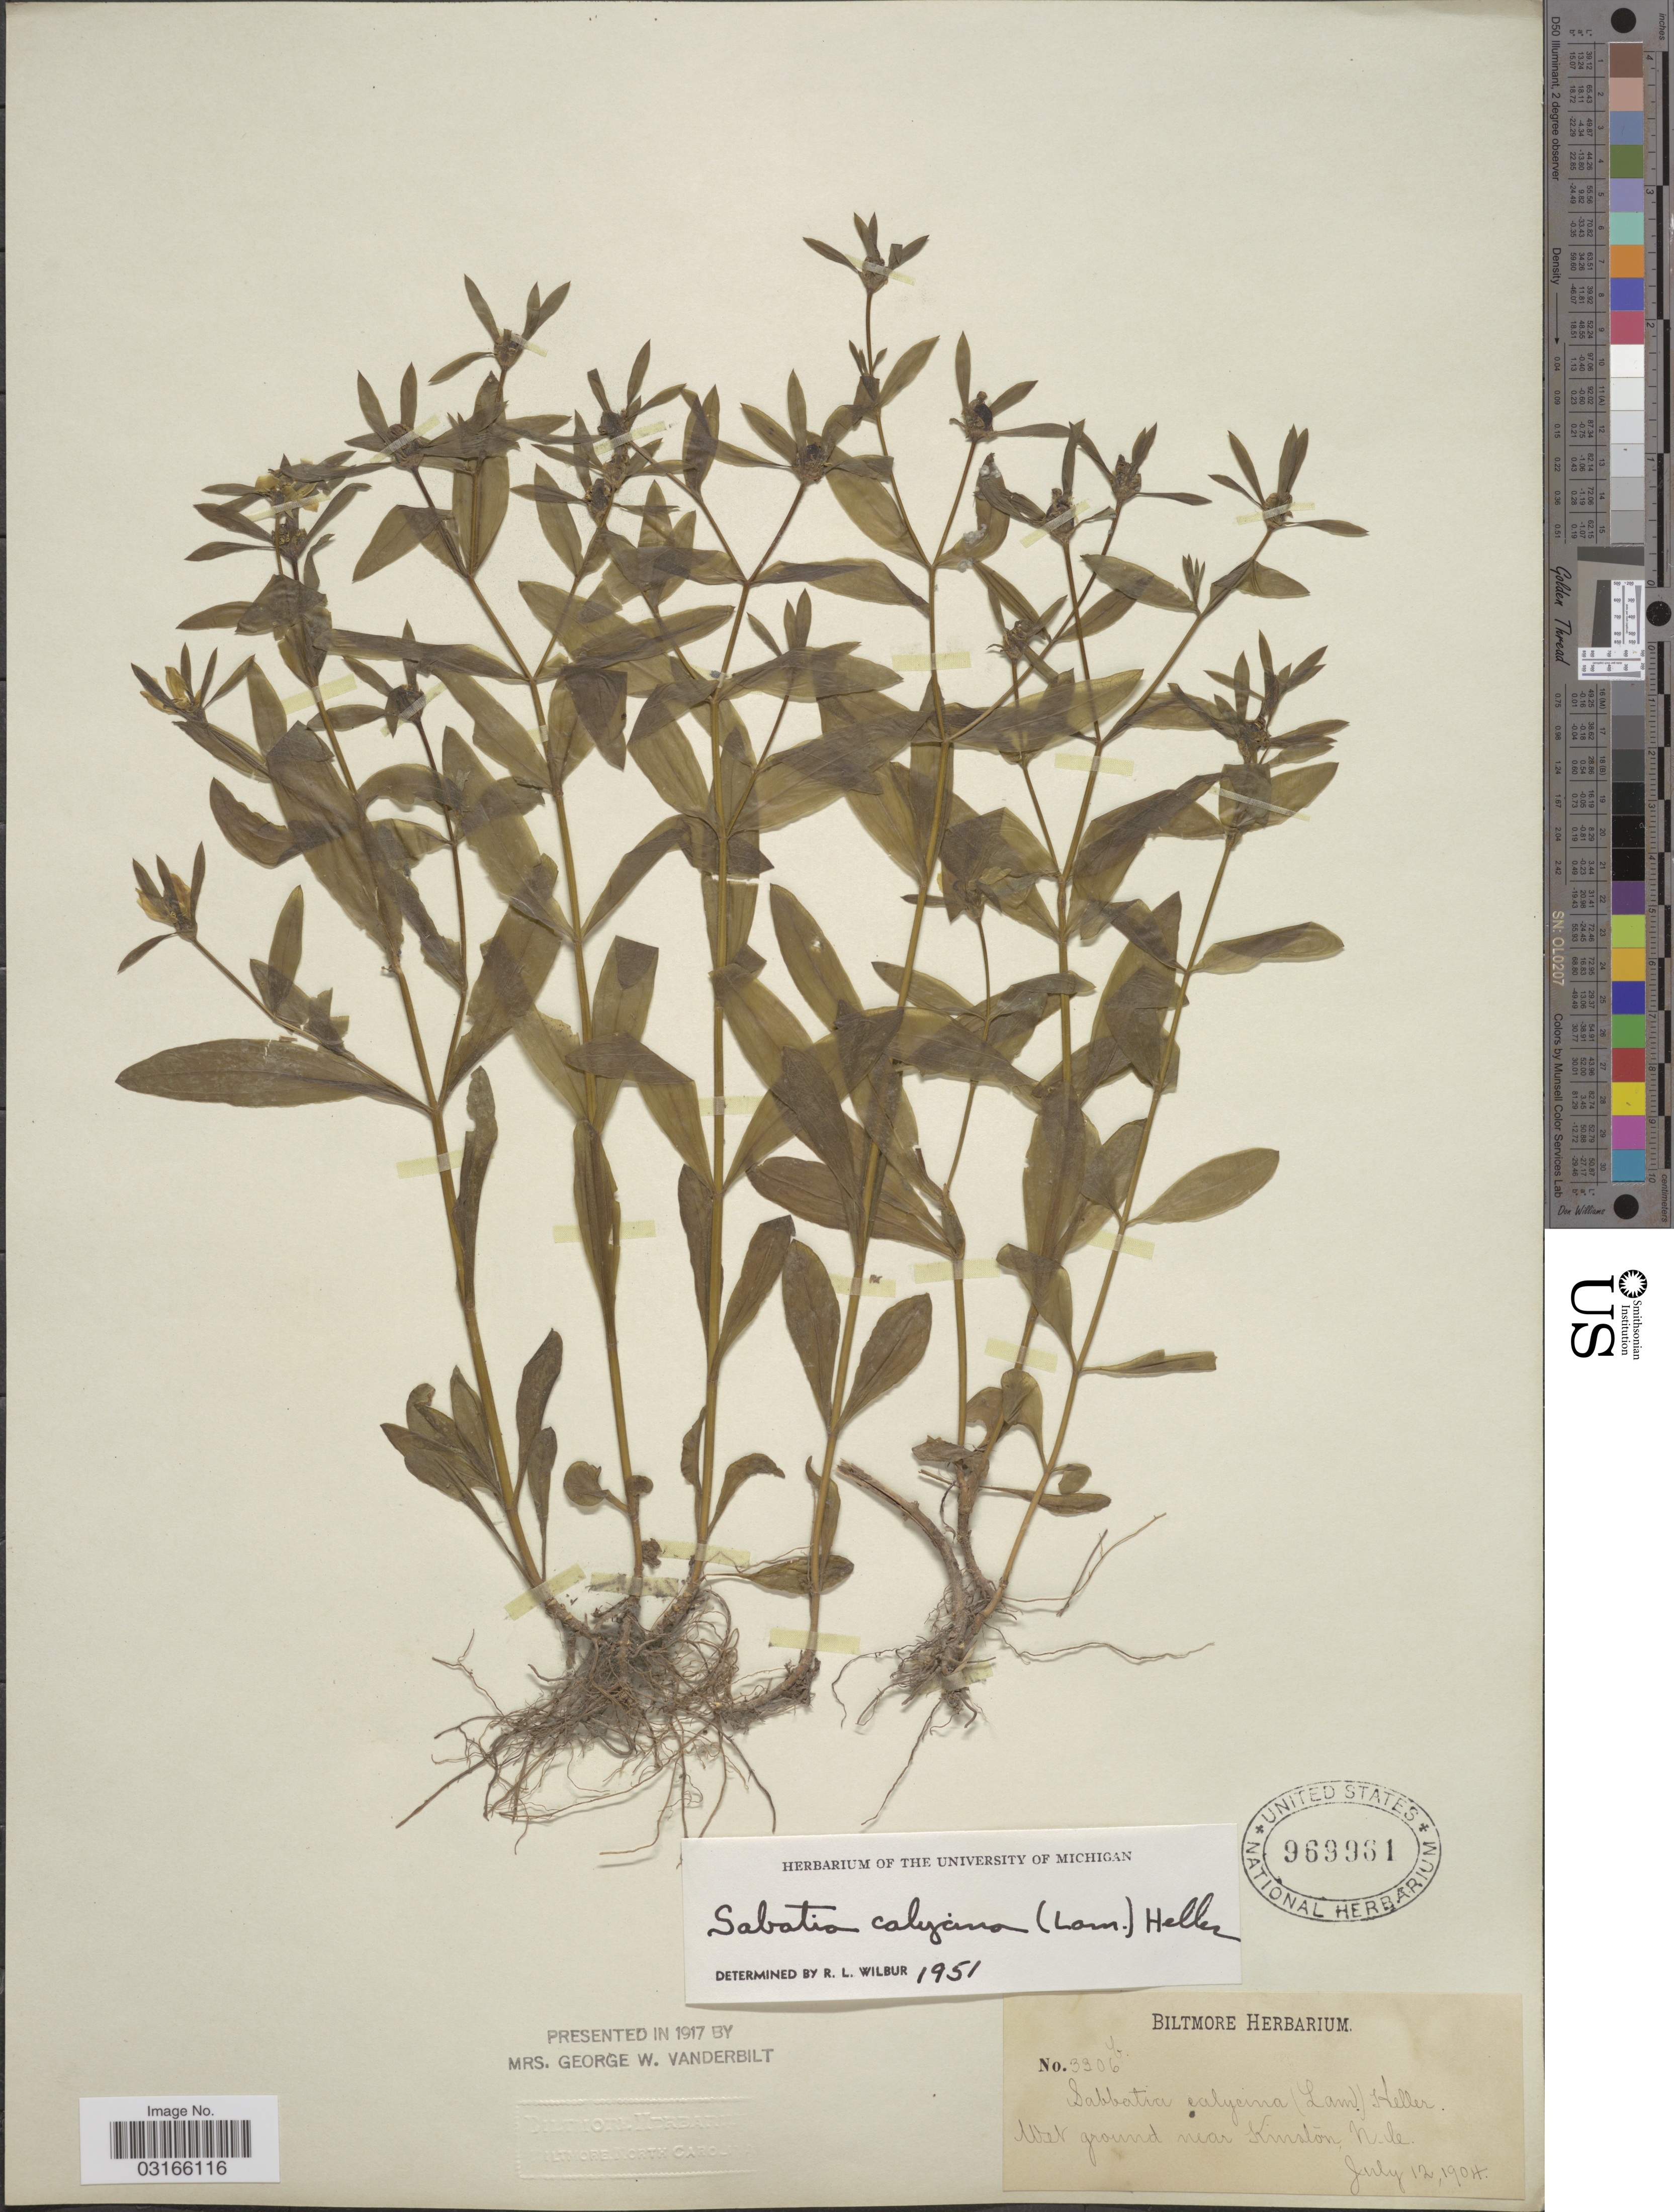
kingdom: Plantae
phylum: Tracheophyta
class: Magnoliopsida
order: Gentianales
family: Gentianaceae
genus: Sabatia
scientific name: Sabatia calycina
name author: (Lam.) A. Heller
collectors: ex herb. Biltmore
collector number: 3306b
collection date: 1904-07-12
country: United States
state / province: North Carolina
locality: Wet ground near Kinston.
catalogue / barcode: US 969961